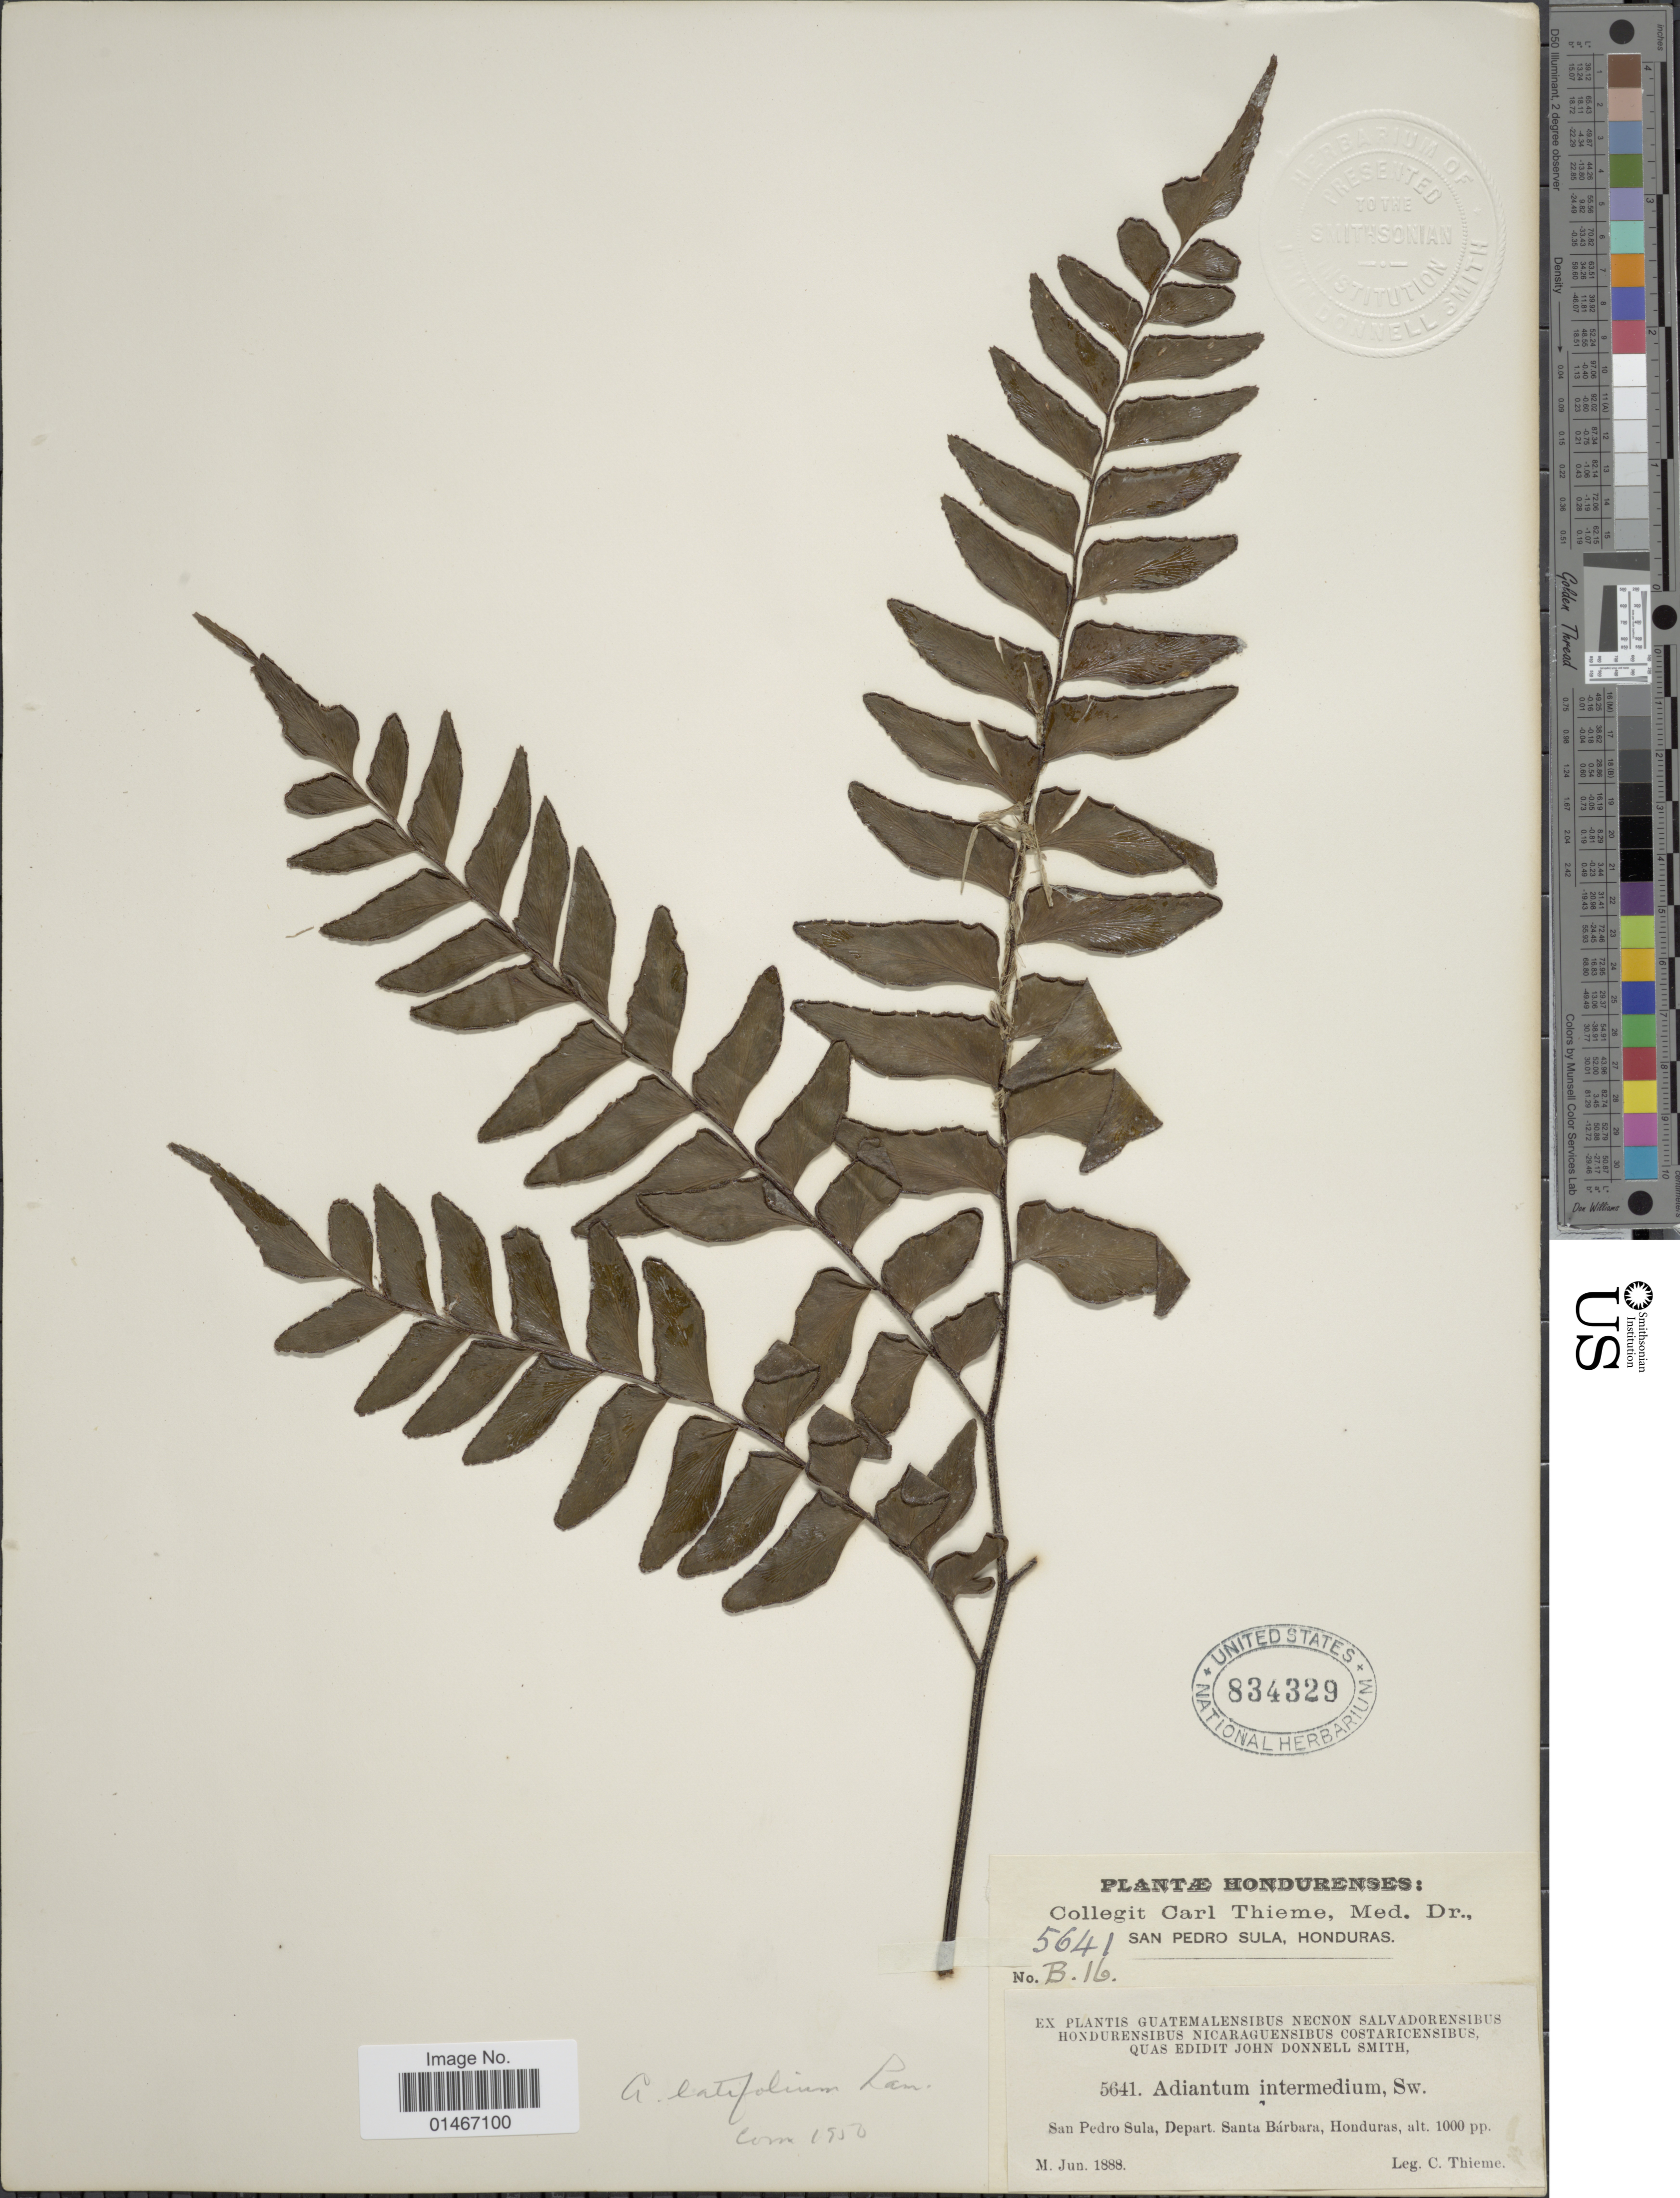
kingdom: Plantae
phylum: Tracheophyta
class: Polypodiopsida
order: Polypodiales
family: Pteridaceae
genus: Adiantum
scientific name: Adiantum latifolium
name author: Lam.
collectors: C. Thieme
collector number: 5641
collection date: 1888-06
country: Honduras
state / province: Santa Bárbara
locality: San Pedro Sula, Depart. Santa Barbara.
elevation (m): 305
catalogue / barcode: US 834329